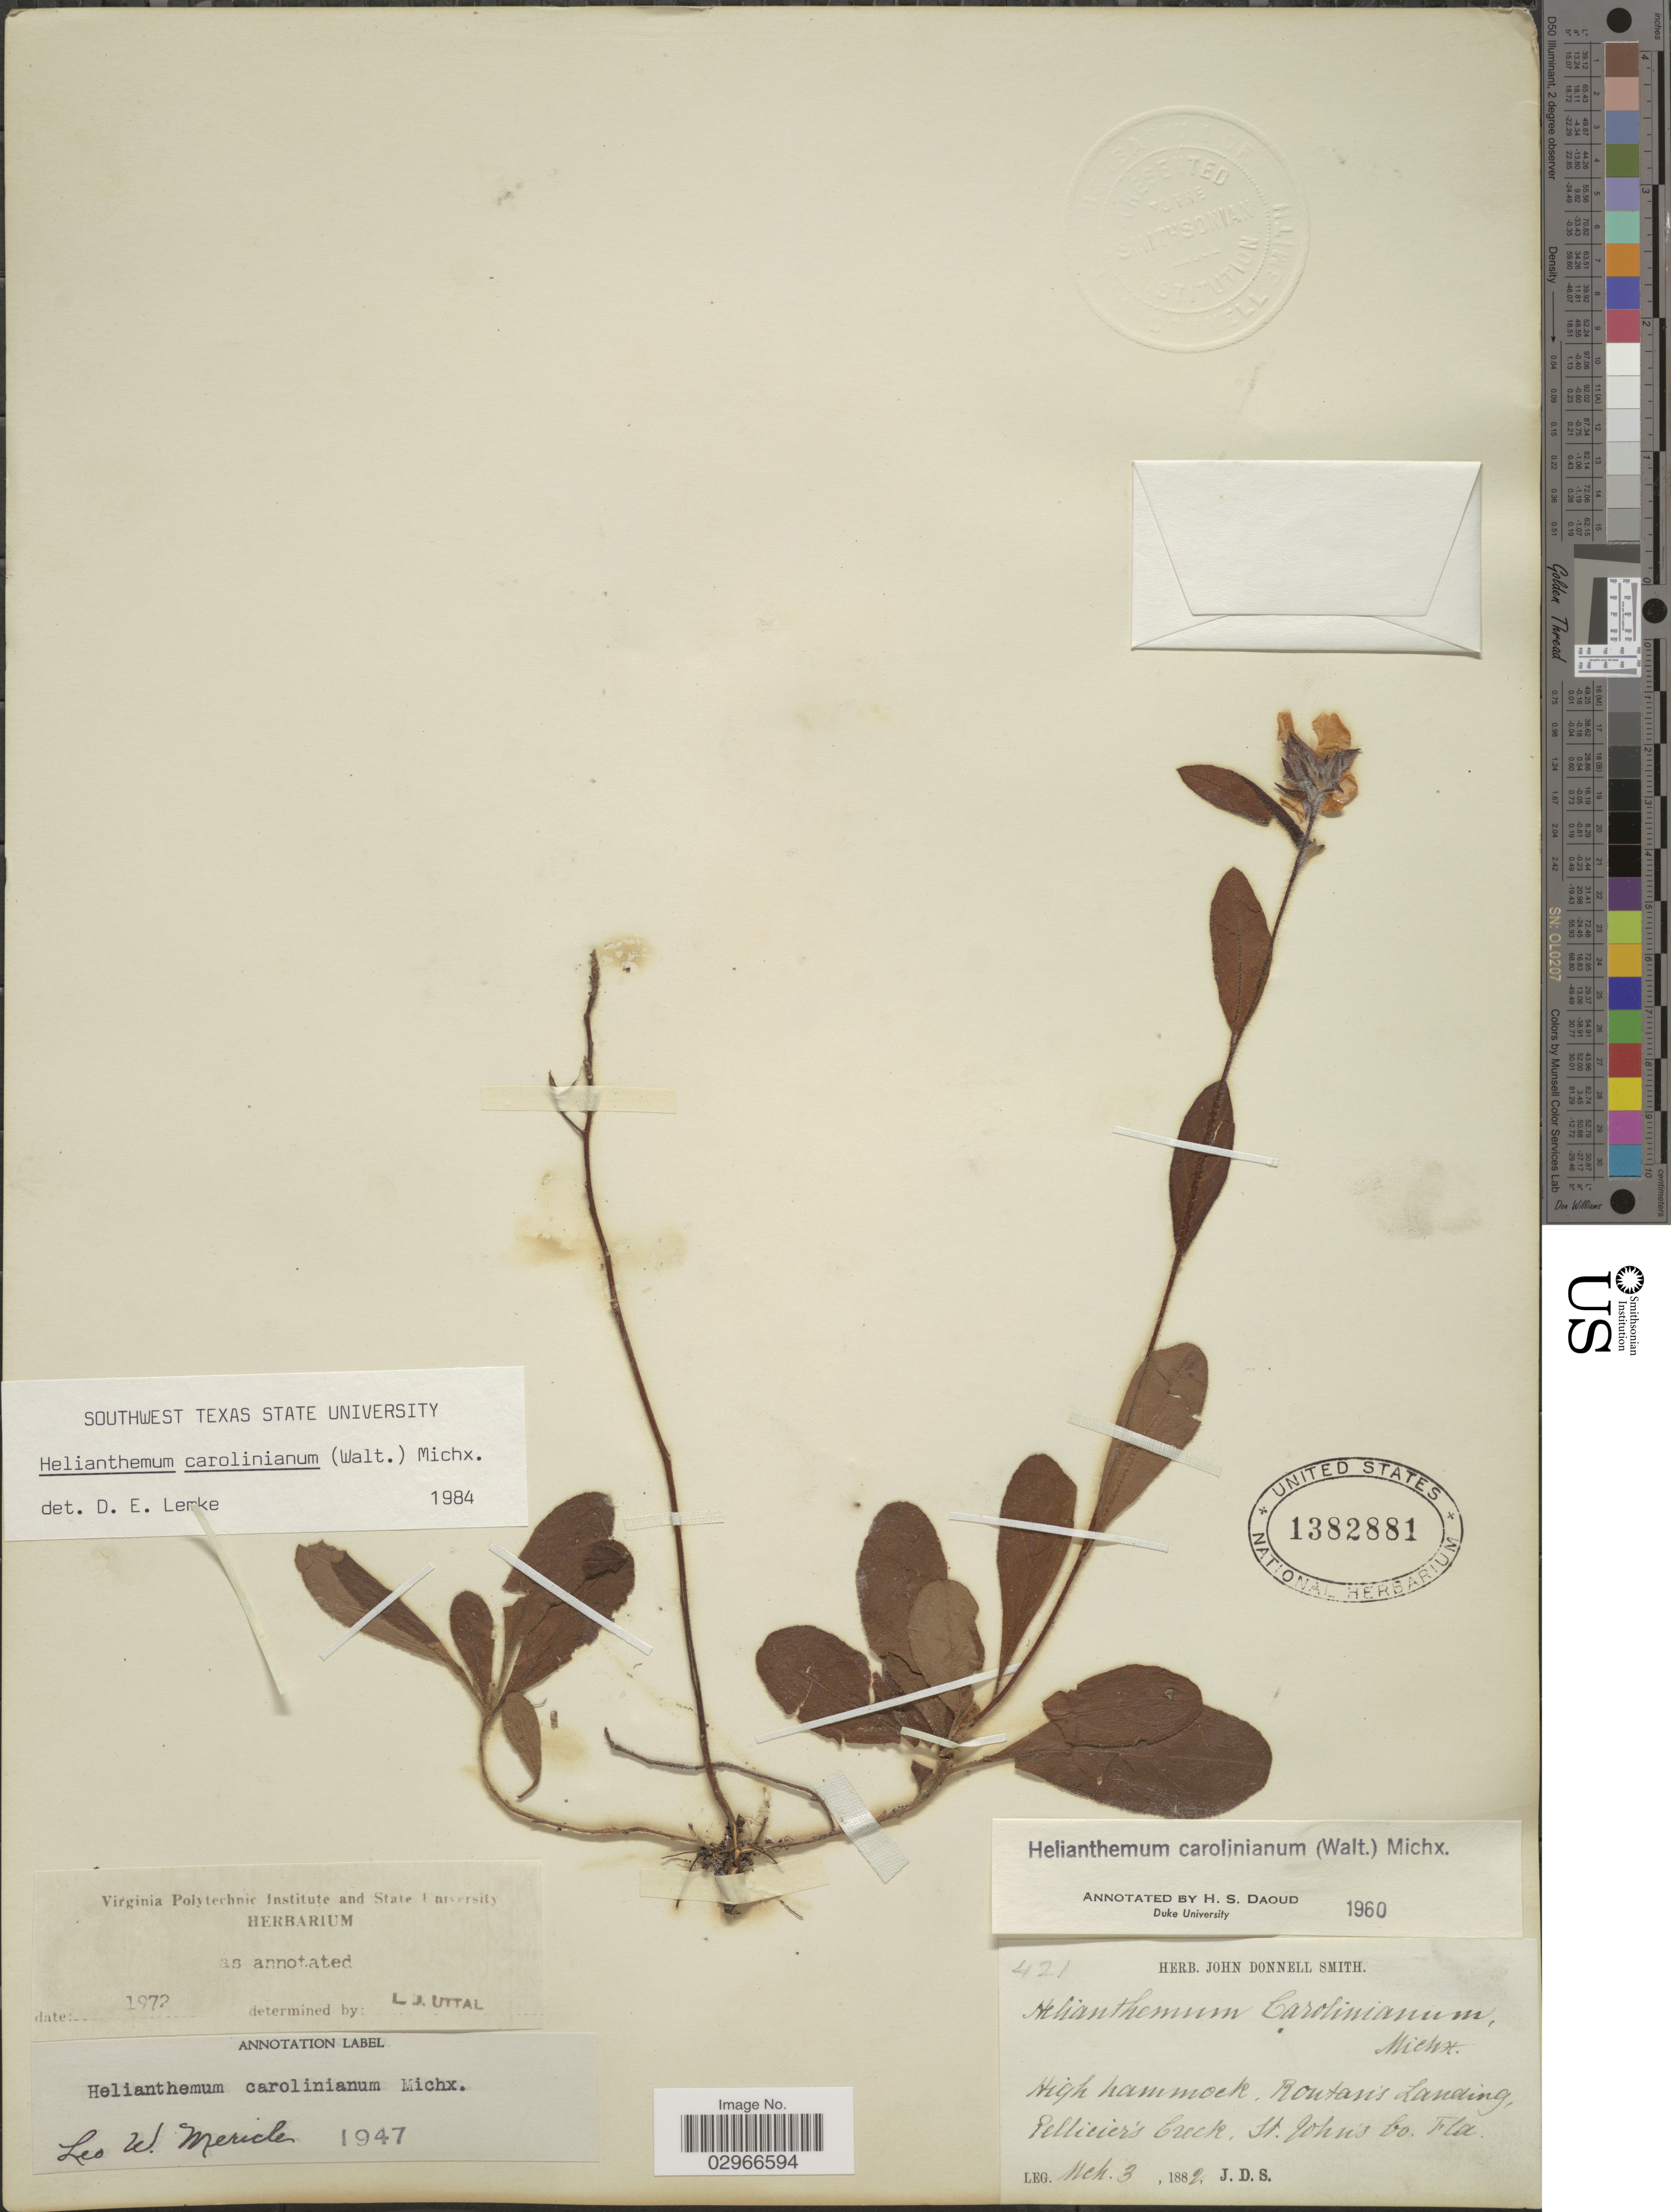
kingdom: Plantae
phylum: Tracheophyta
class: Magnoliopsida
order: Malvales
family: Cistaceae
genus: Helianthemum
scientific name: Helianthemum carolinianum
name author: (Walter) Michx.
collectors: J. Donnell Smith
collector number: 421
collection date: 1882-03-03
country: United States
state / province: Florida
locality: High hammock, Routan's Landing, Pellicier's Creek. St. John's Co.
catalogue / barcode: US 1382881